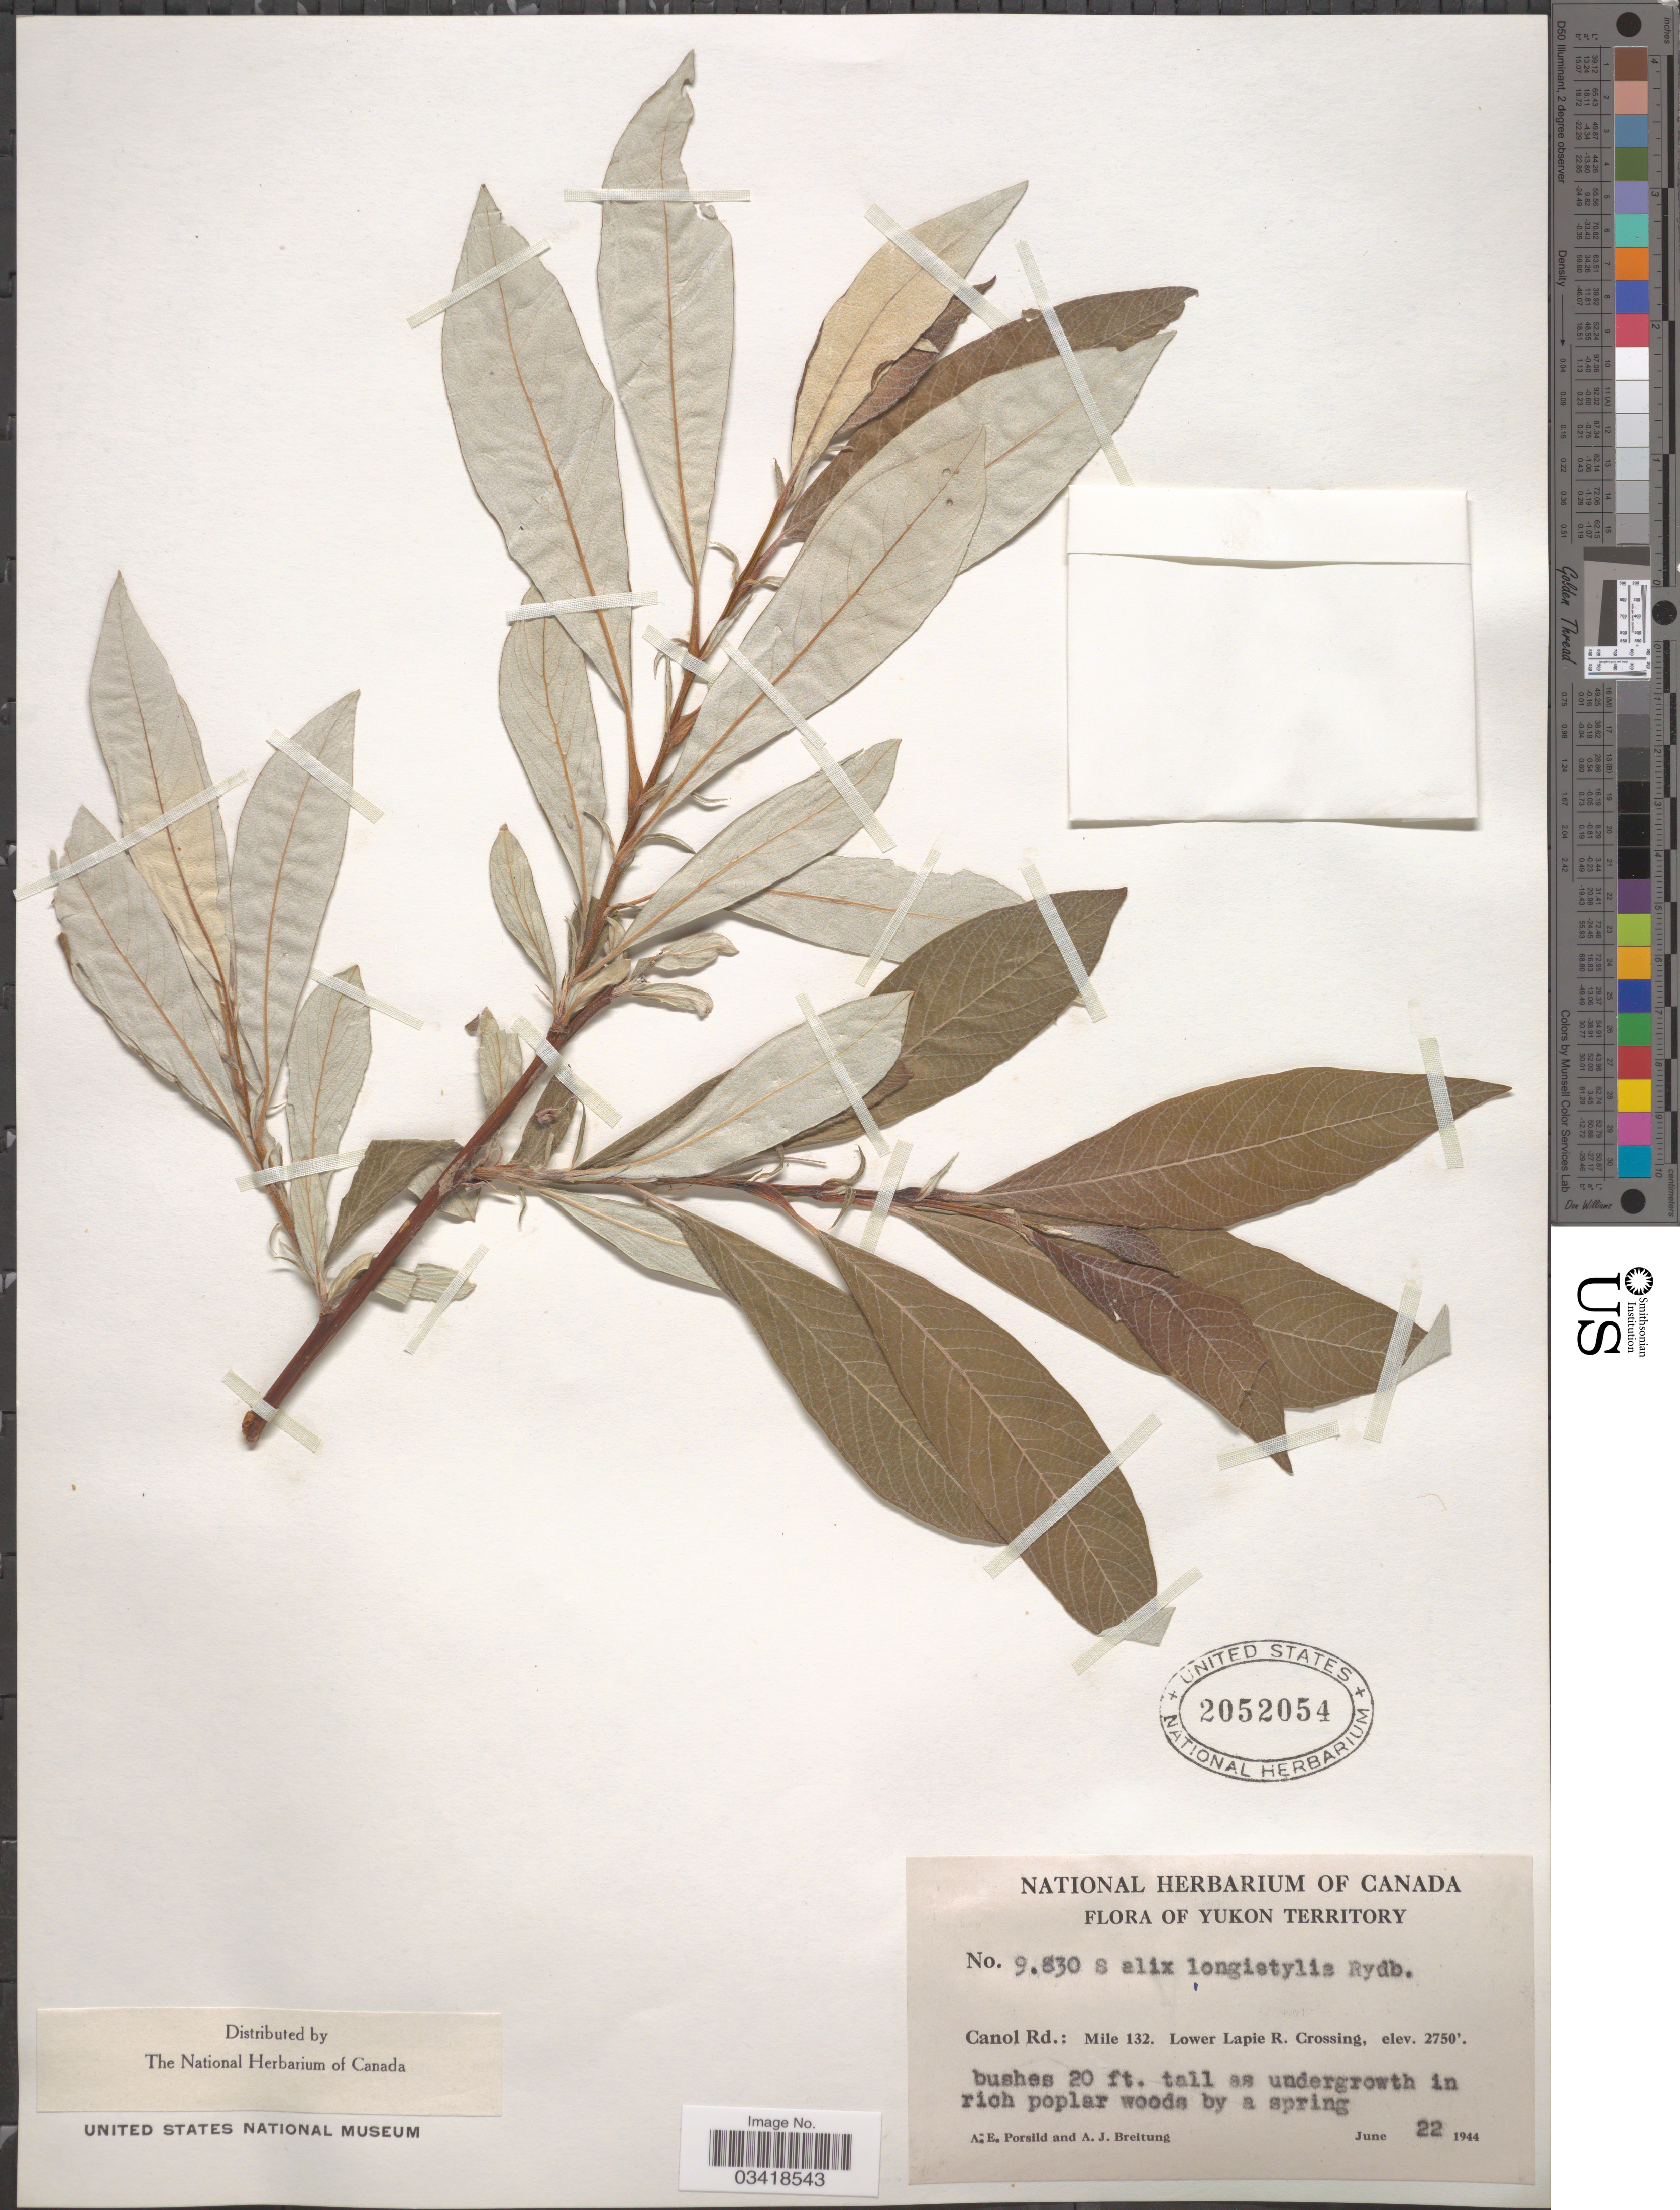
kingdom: Plantae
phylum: Tracheophyta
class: Magnoliopsida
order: Malpighiales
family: Salicaceae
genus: Salix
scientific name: Salix alaxensis var. longistylis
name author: (Rydb.) C.K. Schneid.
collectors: A. E. Porsild & A. Breitung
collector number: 9830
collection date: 1944-06-22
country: Canada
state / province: Yukon Territory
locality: Canol Rd.: Mile 132. Lower Lapie R. Crossing. In rich popular woods by a spring.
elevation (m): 838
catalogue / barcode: US 2052054